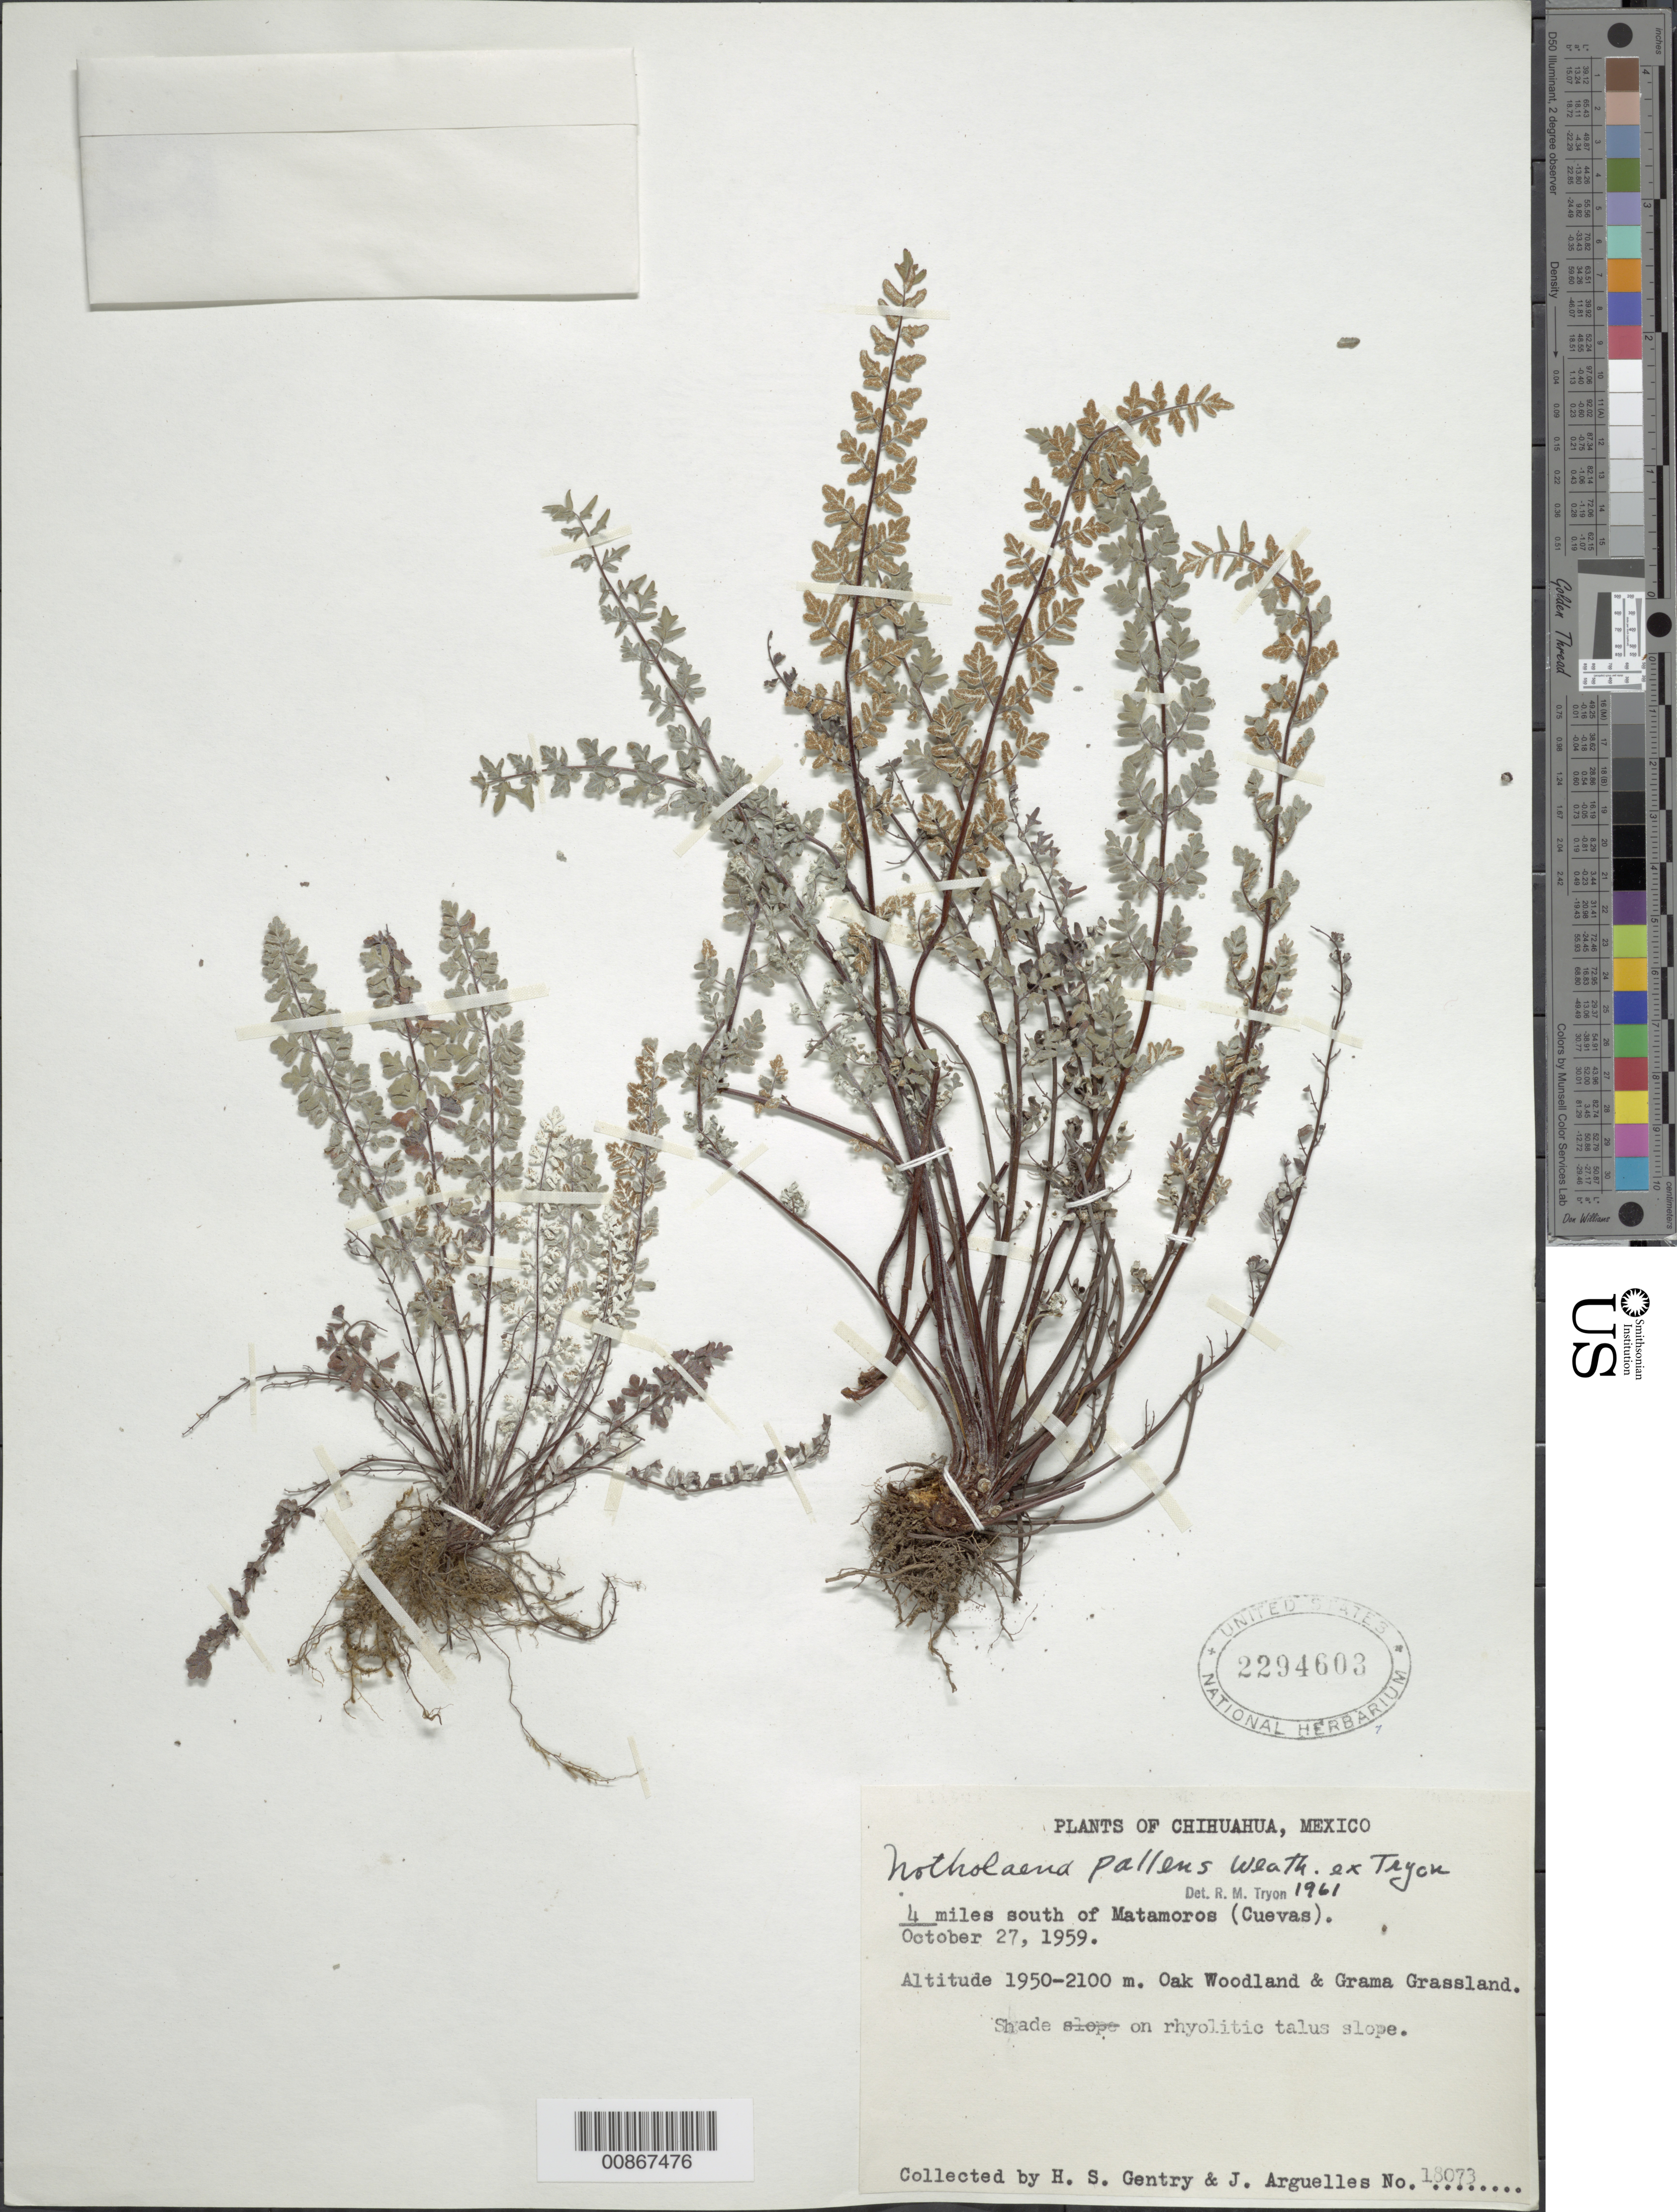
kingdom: Plantae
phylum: Tracheophyta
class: Polypodiopsida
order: Polypodiales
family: Pteridaceae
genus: Argyrochosma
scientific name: Argyrochosma pallens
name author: (Weath.) Windham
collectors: H. S. Gentry & J. Arguelles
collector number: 18073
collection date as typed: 27 Oct 1959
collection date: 1959-10-27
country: Mexico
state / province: Chihuahua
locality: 4 miles south of Matamoros (Cuevas).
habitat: Shade on rhyolite talus slope, Oak Woodland & Grama Grassland.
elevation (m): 2100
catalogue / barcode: US 2294603